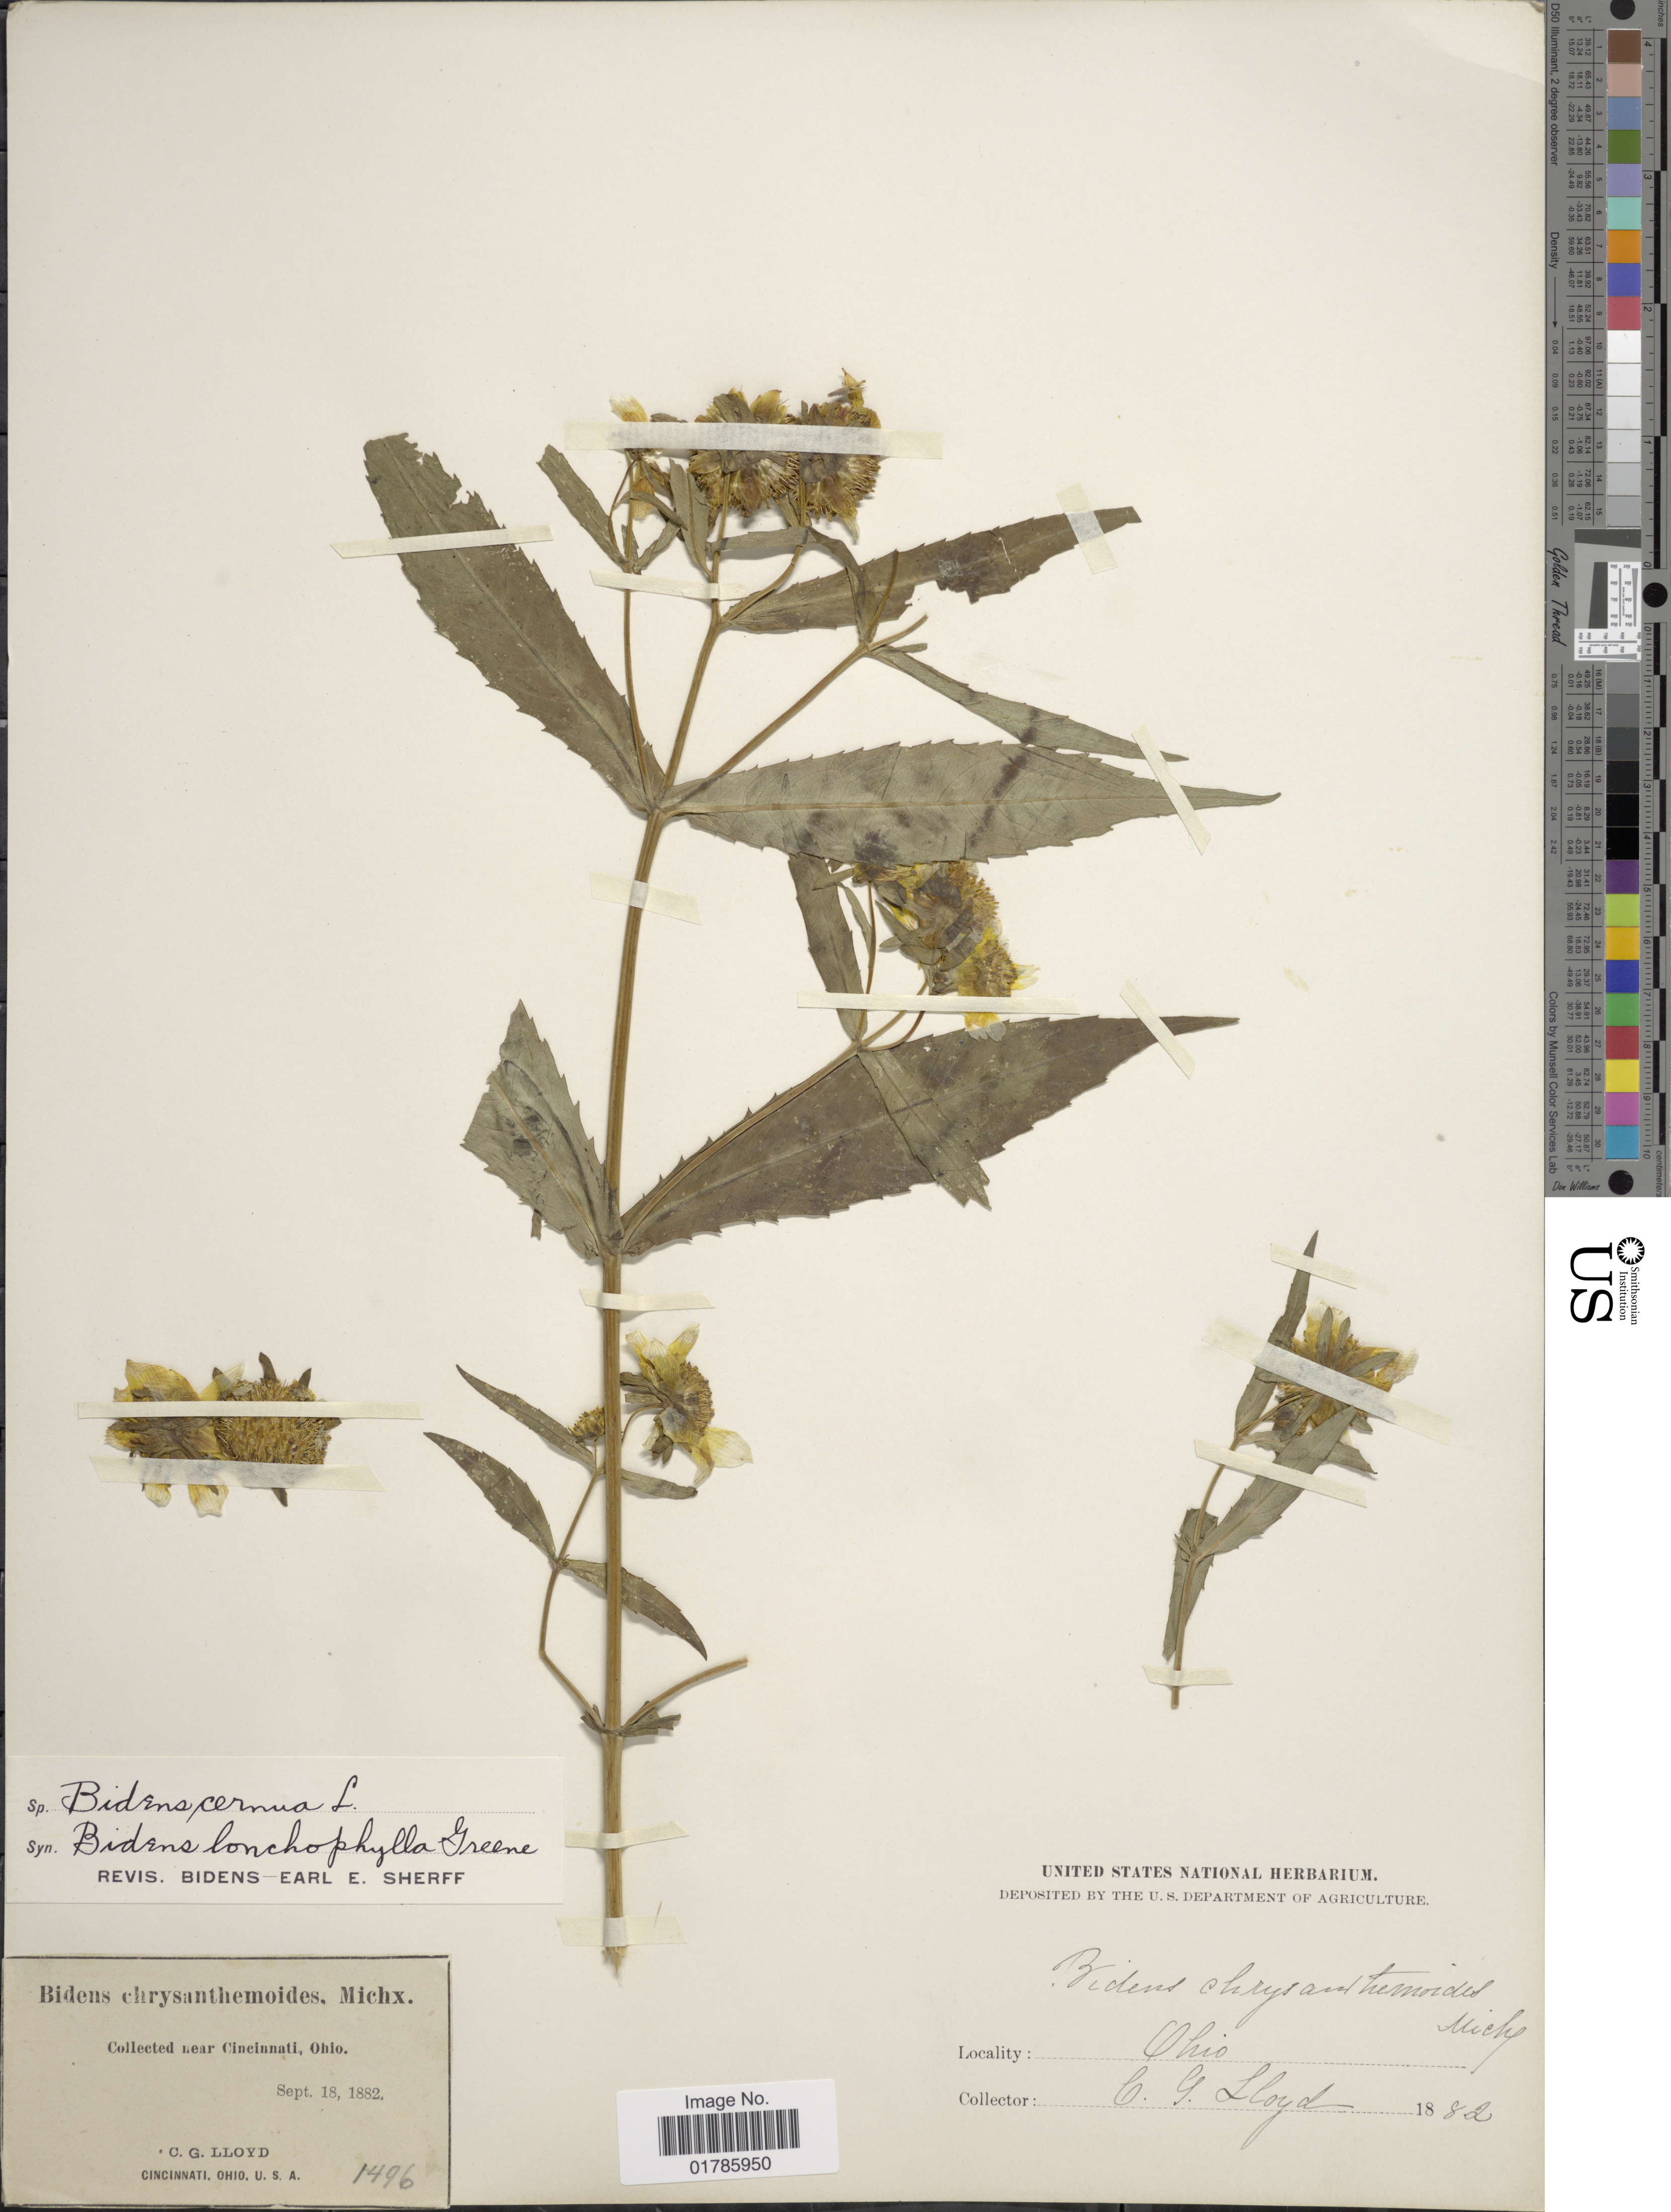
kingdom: Plantae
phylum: Tracheophyta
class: Magnoliopsida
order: Asterales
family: Asteraceae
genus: Bidens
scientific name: Bidens cernua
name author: L.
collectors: C. G. Lloyd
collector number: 1496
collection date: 1882-09-18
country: United States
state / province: Ohio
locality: Cincinnati